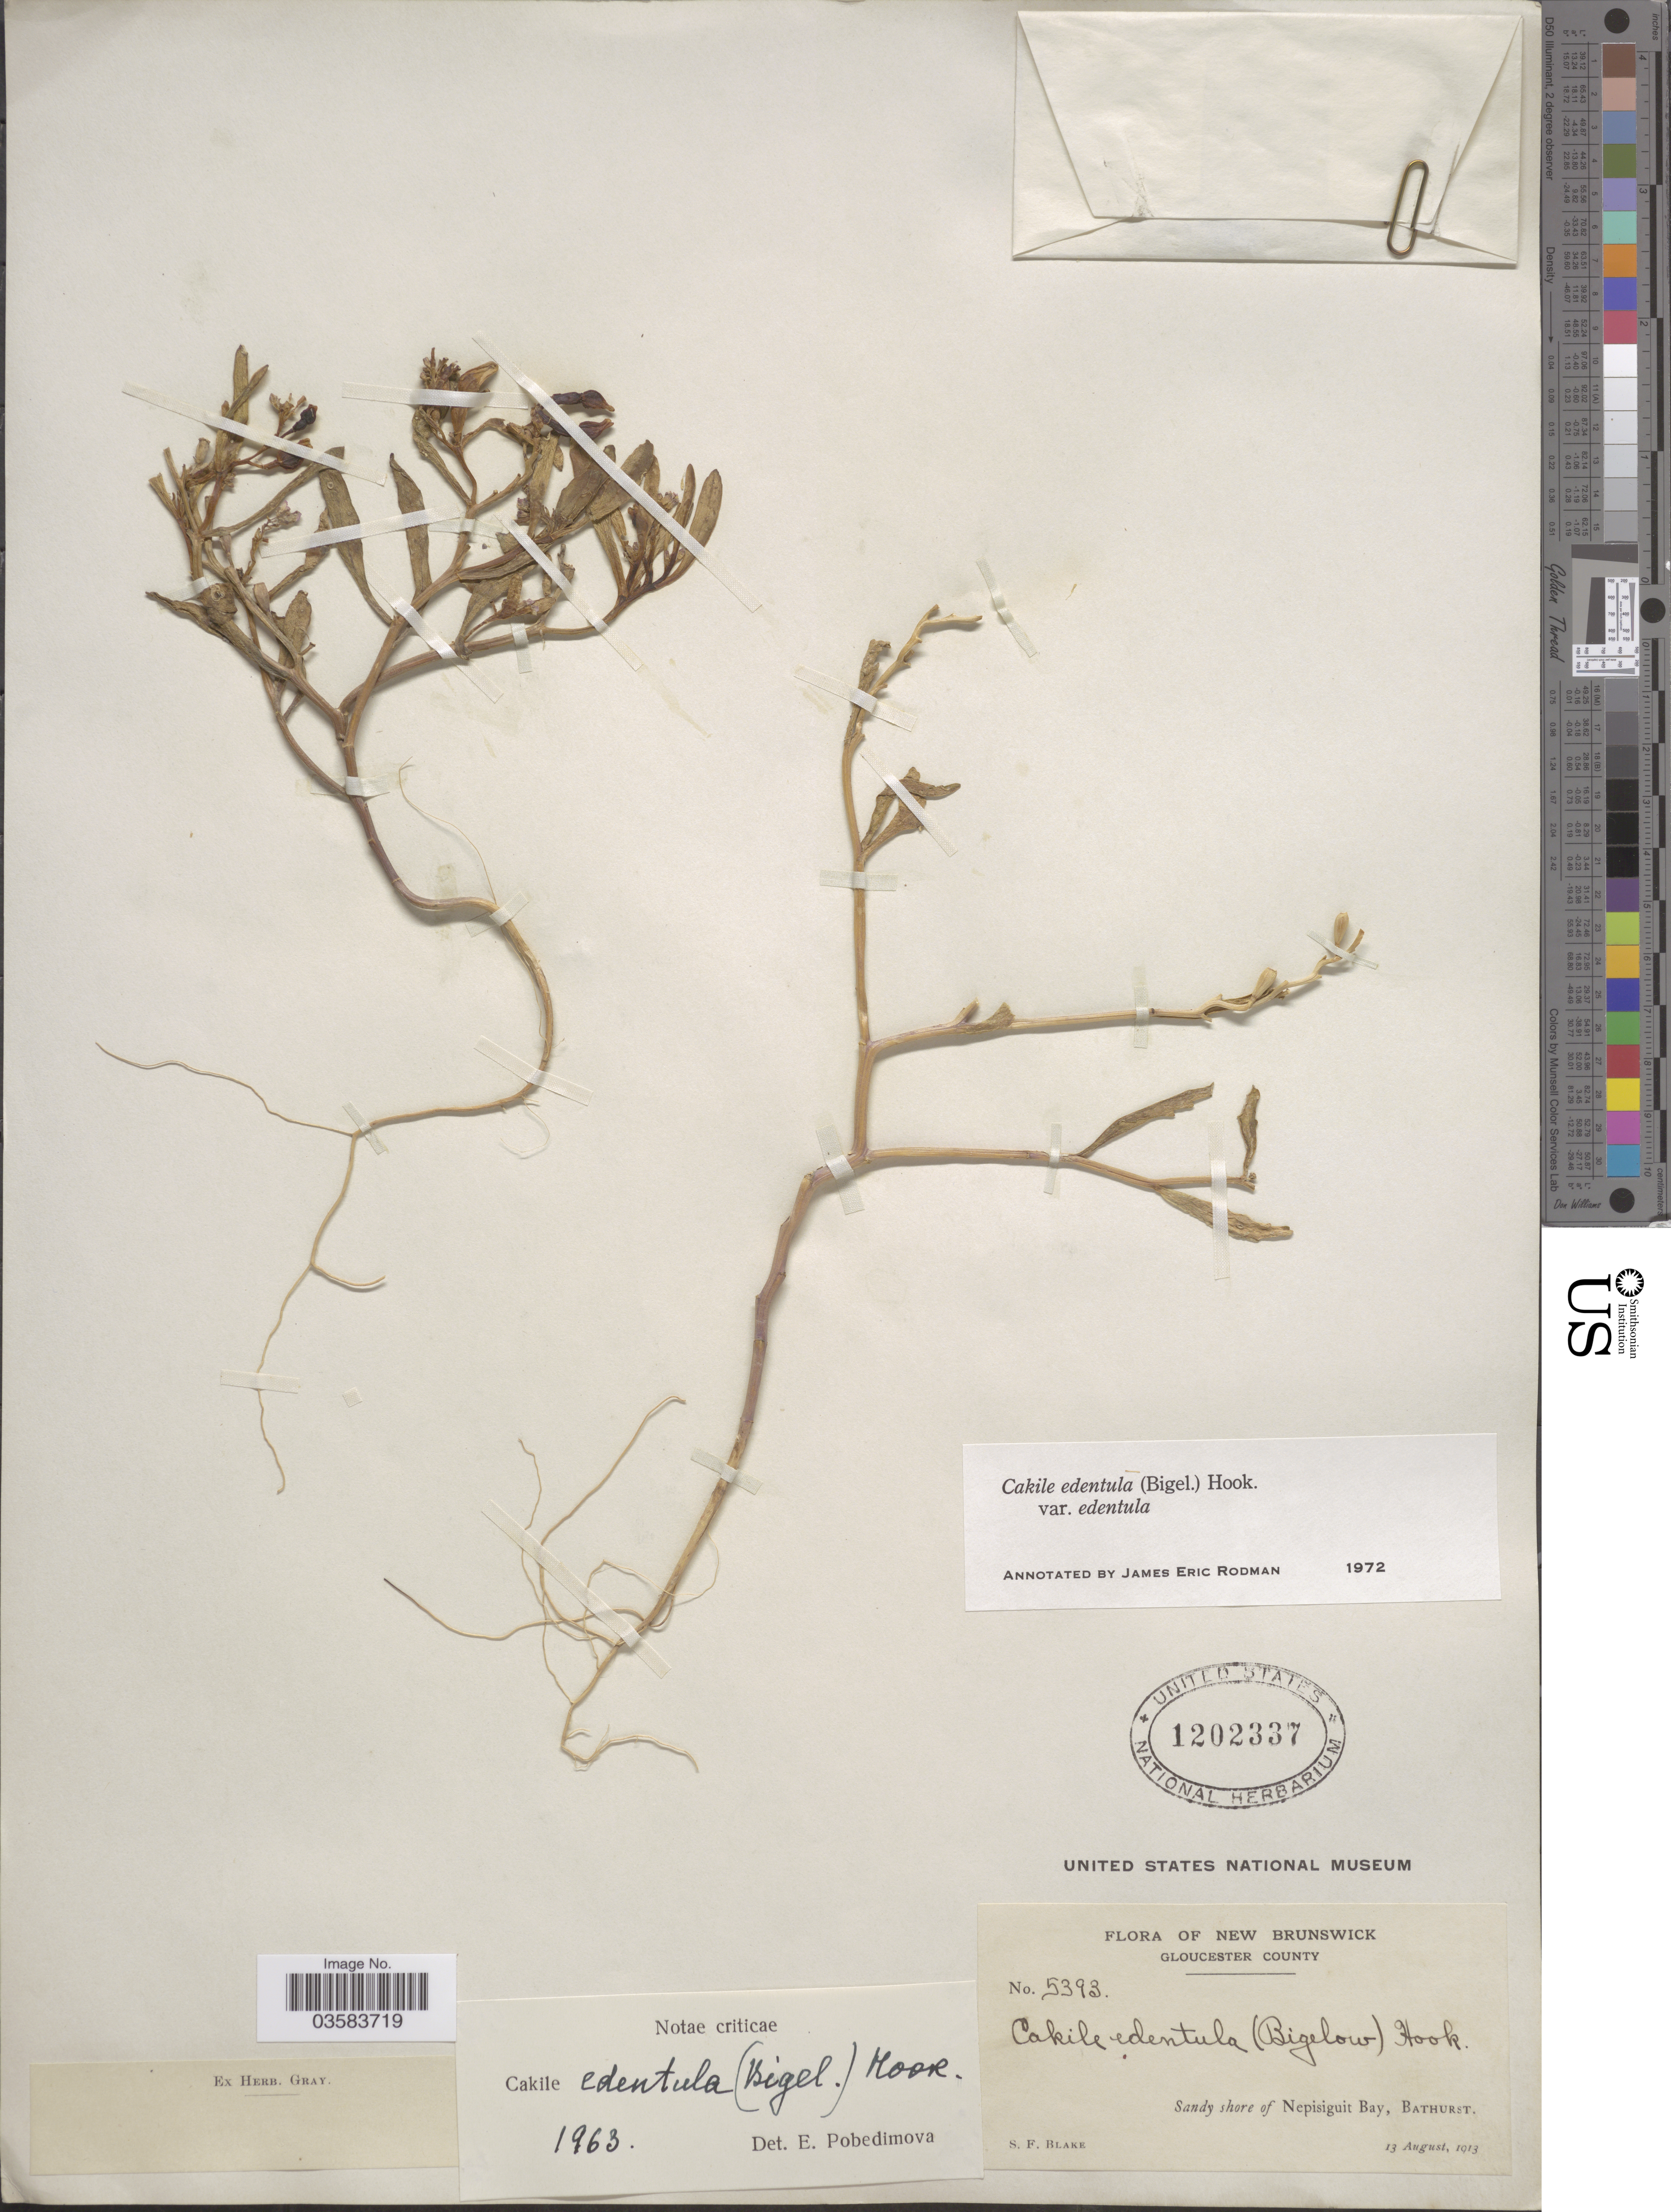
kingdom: Plantae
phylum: Tracheophyta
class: Magnoliopsida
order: Brassicales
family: Brassicaceae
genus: Cakile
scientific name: Cakile edentula var. edentula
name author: (Bigelow) Hook.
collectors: S. Blake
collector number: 5393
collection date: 1913-08-13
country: Canada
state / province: New Brunswick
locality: Gloucester County. Sandy shore of Nepisiguit Bay, Bathurst.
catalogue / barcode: US 1202337